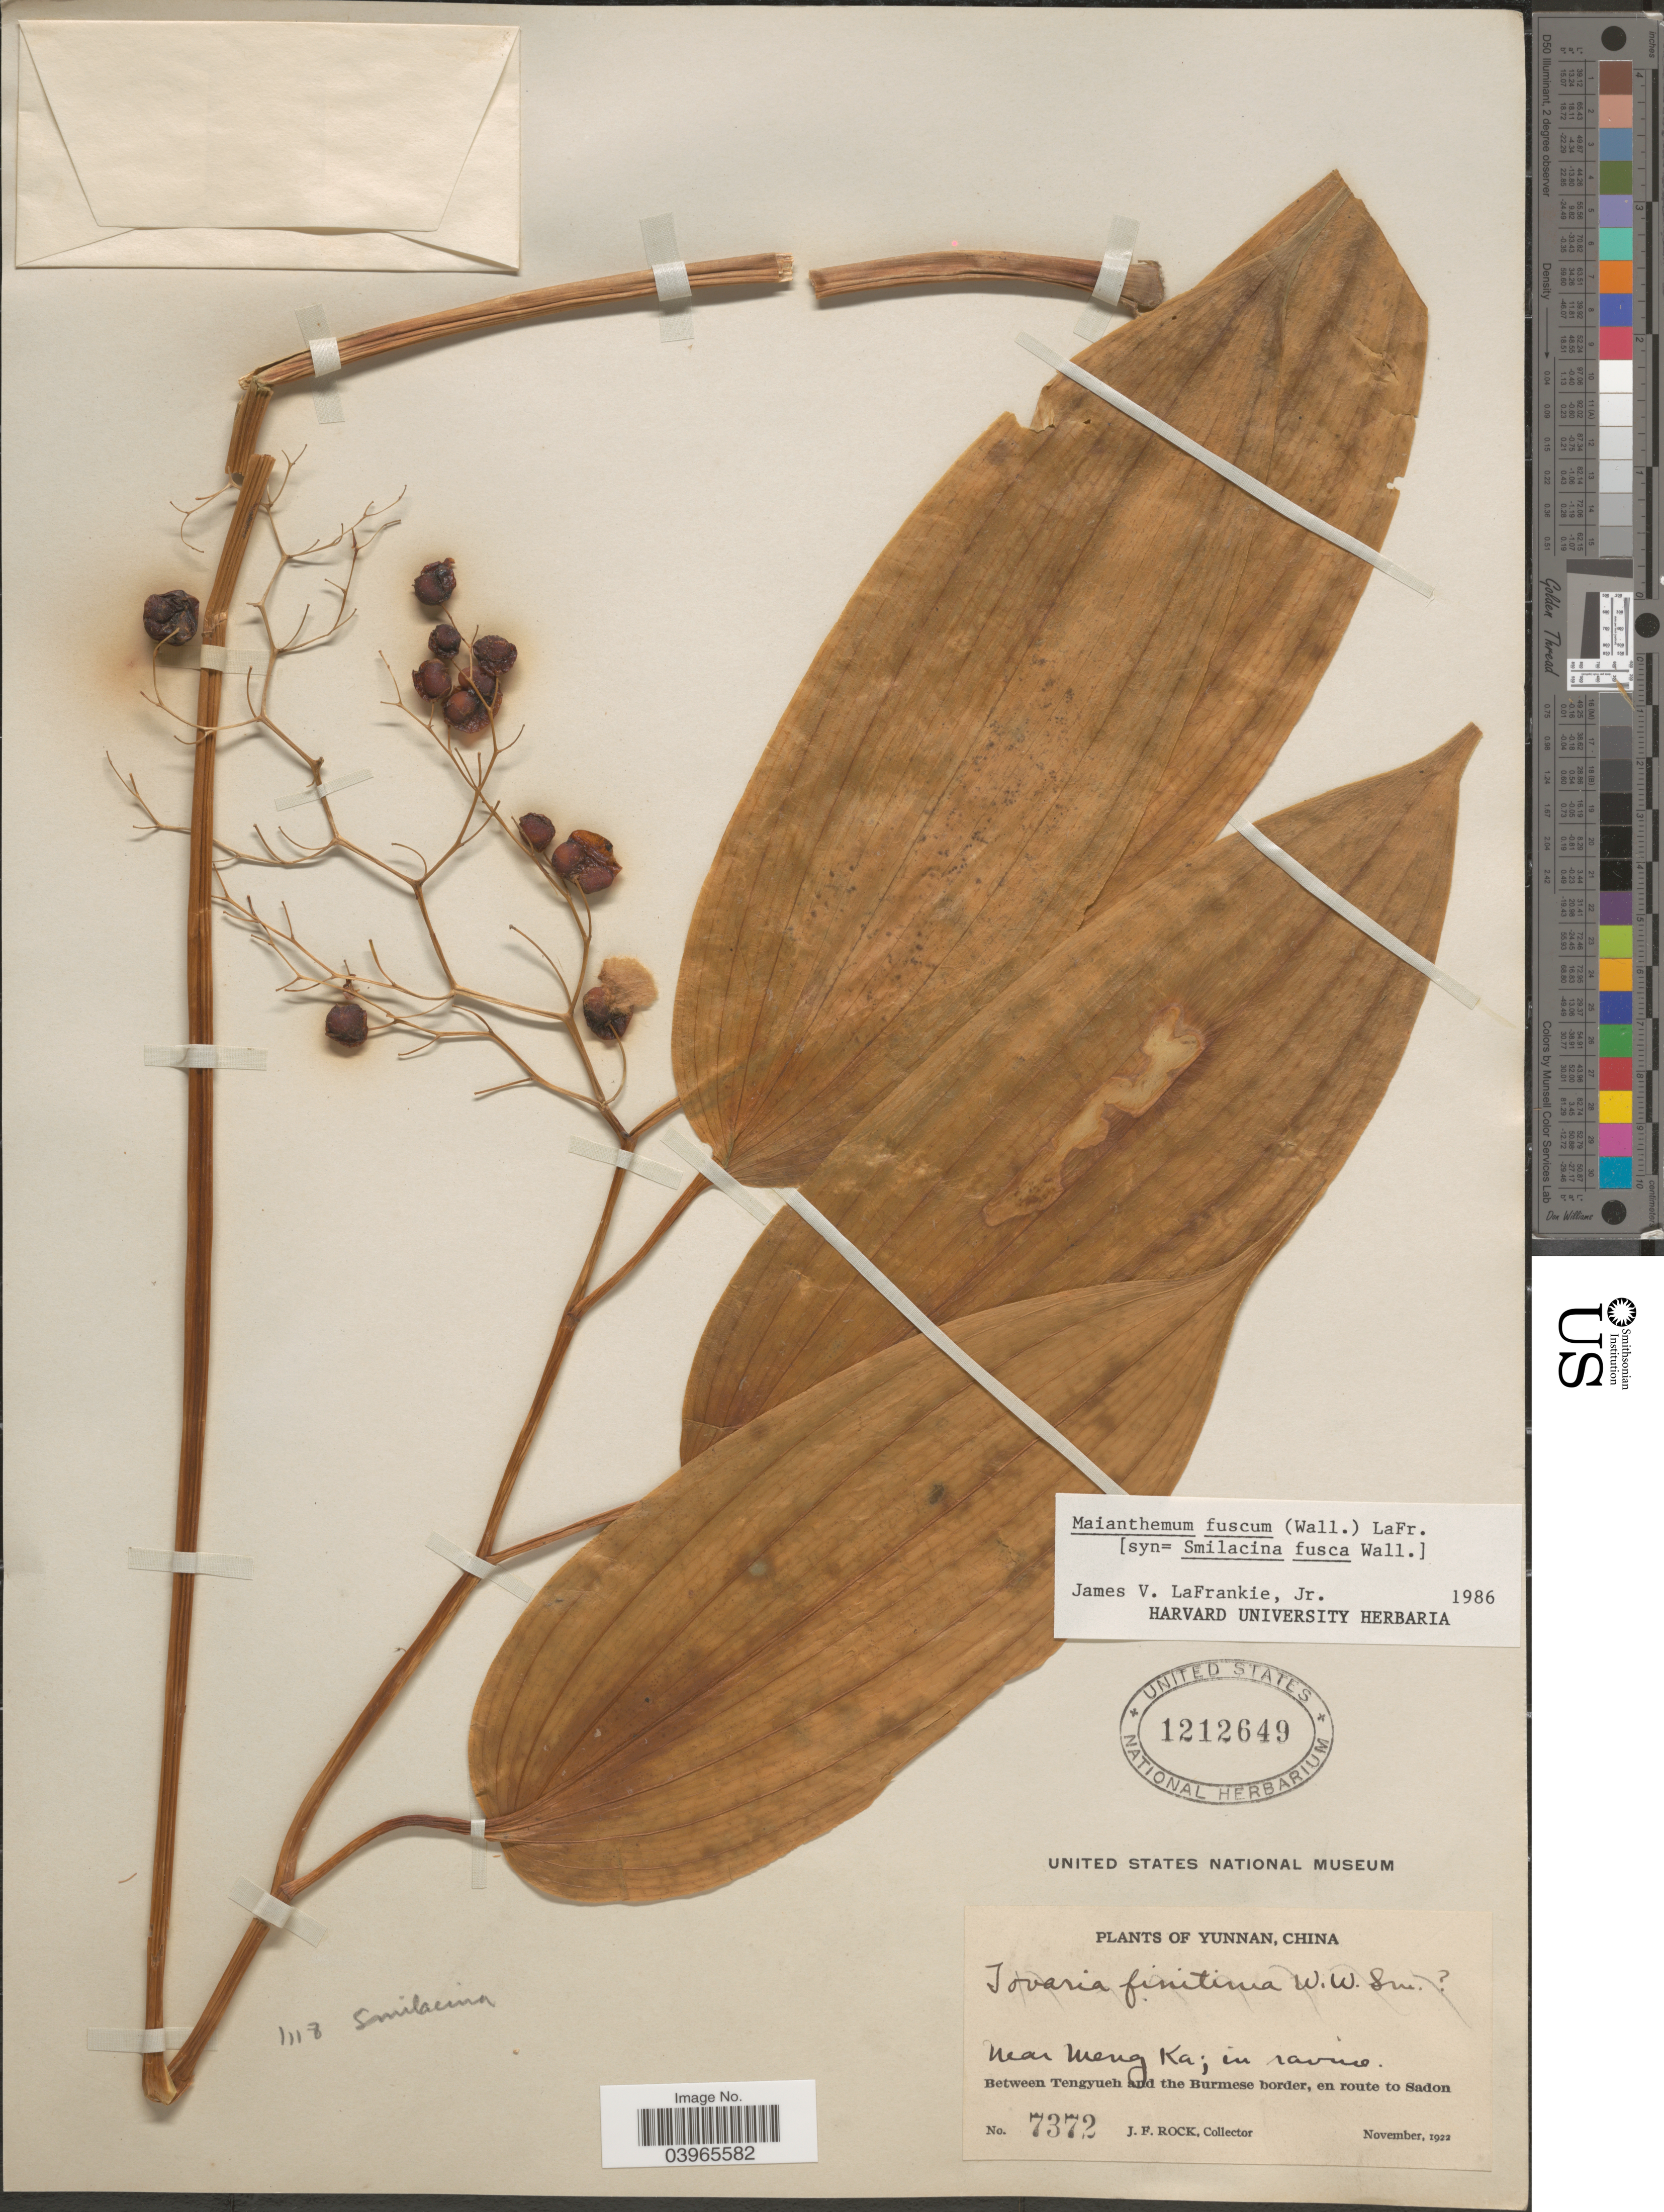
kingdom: Plantae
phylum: Tracheophyta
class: Liliopsida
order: Asparagales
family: Asparagaceae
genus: Maianthemum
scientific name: Maianthemum fuscum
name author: (Wall.) LaFrankie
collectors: J. Rock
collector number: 7372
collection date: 1922-11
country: China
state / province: Yunnan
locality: Near Meng Ka; in ravine. Between Tengyueh and the Burmese border, en route to Sadon.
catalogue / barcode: US 1212649